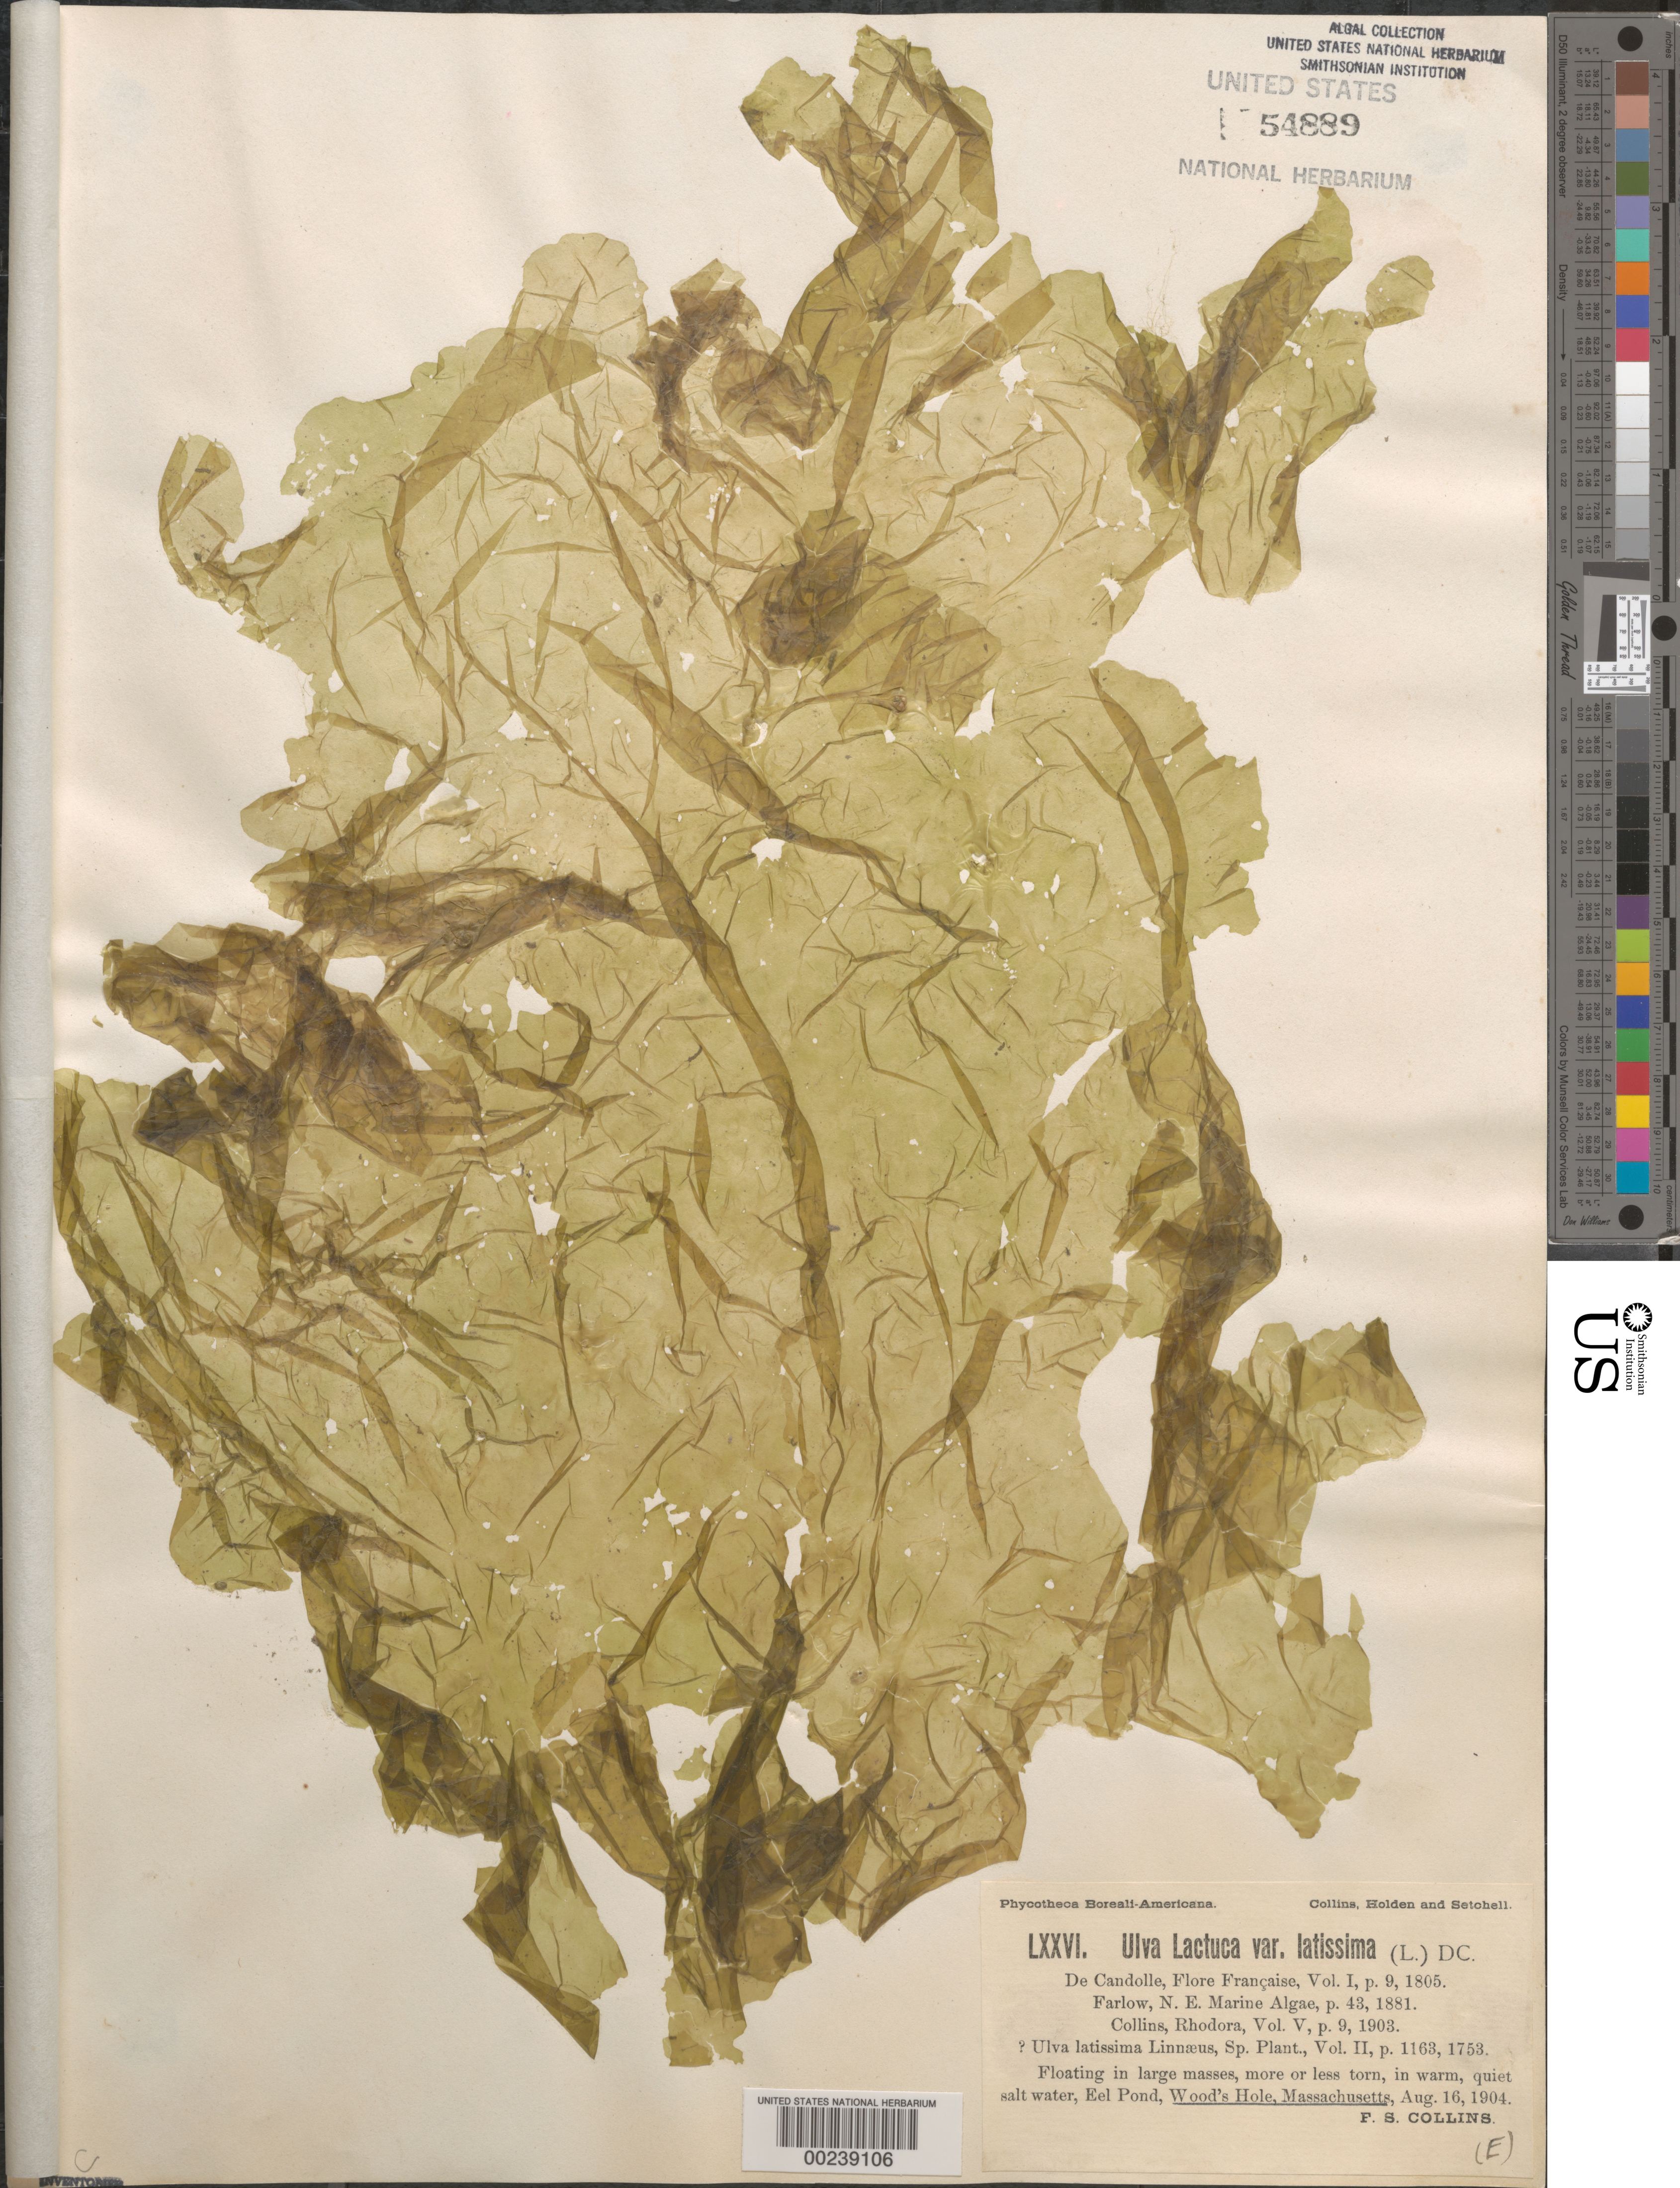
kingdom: Plantae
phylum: Chlorophyta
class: Ulvophyceae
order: Ulvales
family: Ulvaceae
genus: Ulva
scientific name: Ulva lactuca var. latissima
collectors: F. Collins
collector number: PB-A Lxxvi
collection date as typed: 16 Aug 1904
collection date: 1904-08-16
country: United States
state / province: Massachusetts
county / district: Barnstable County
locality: Woods Hole, Eel Pond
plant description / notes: Collins, Holden & Setchell, Phycotheca Boreali-Americana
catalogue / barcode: US 54889